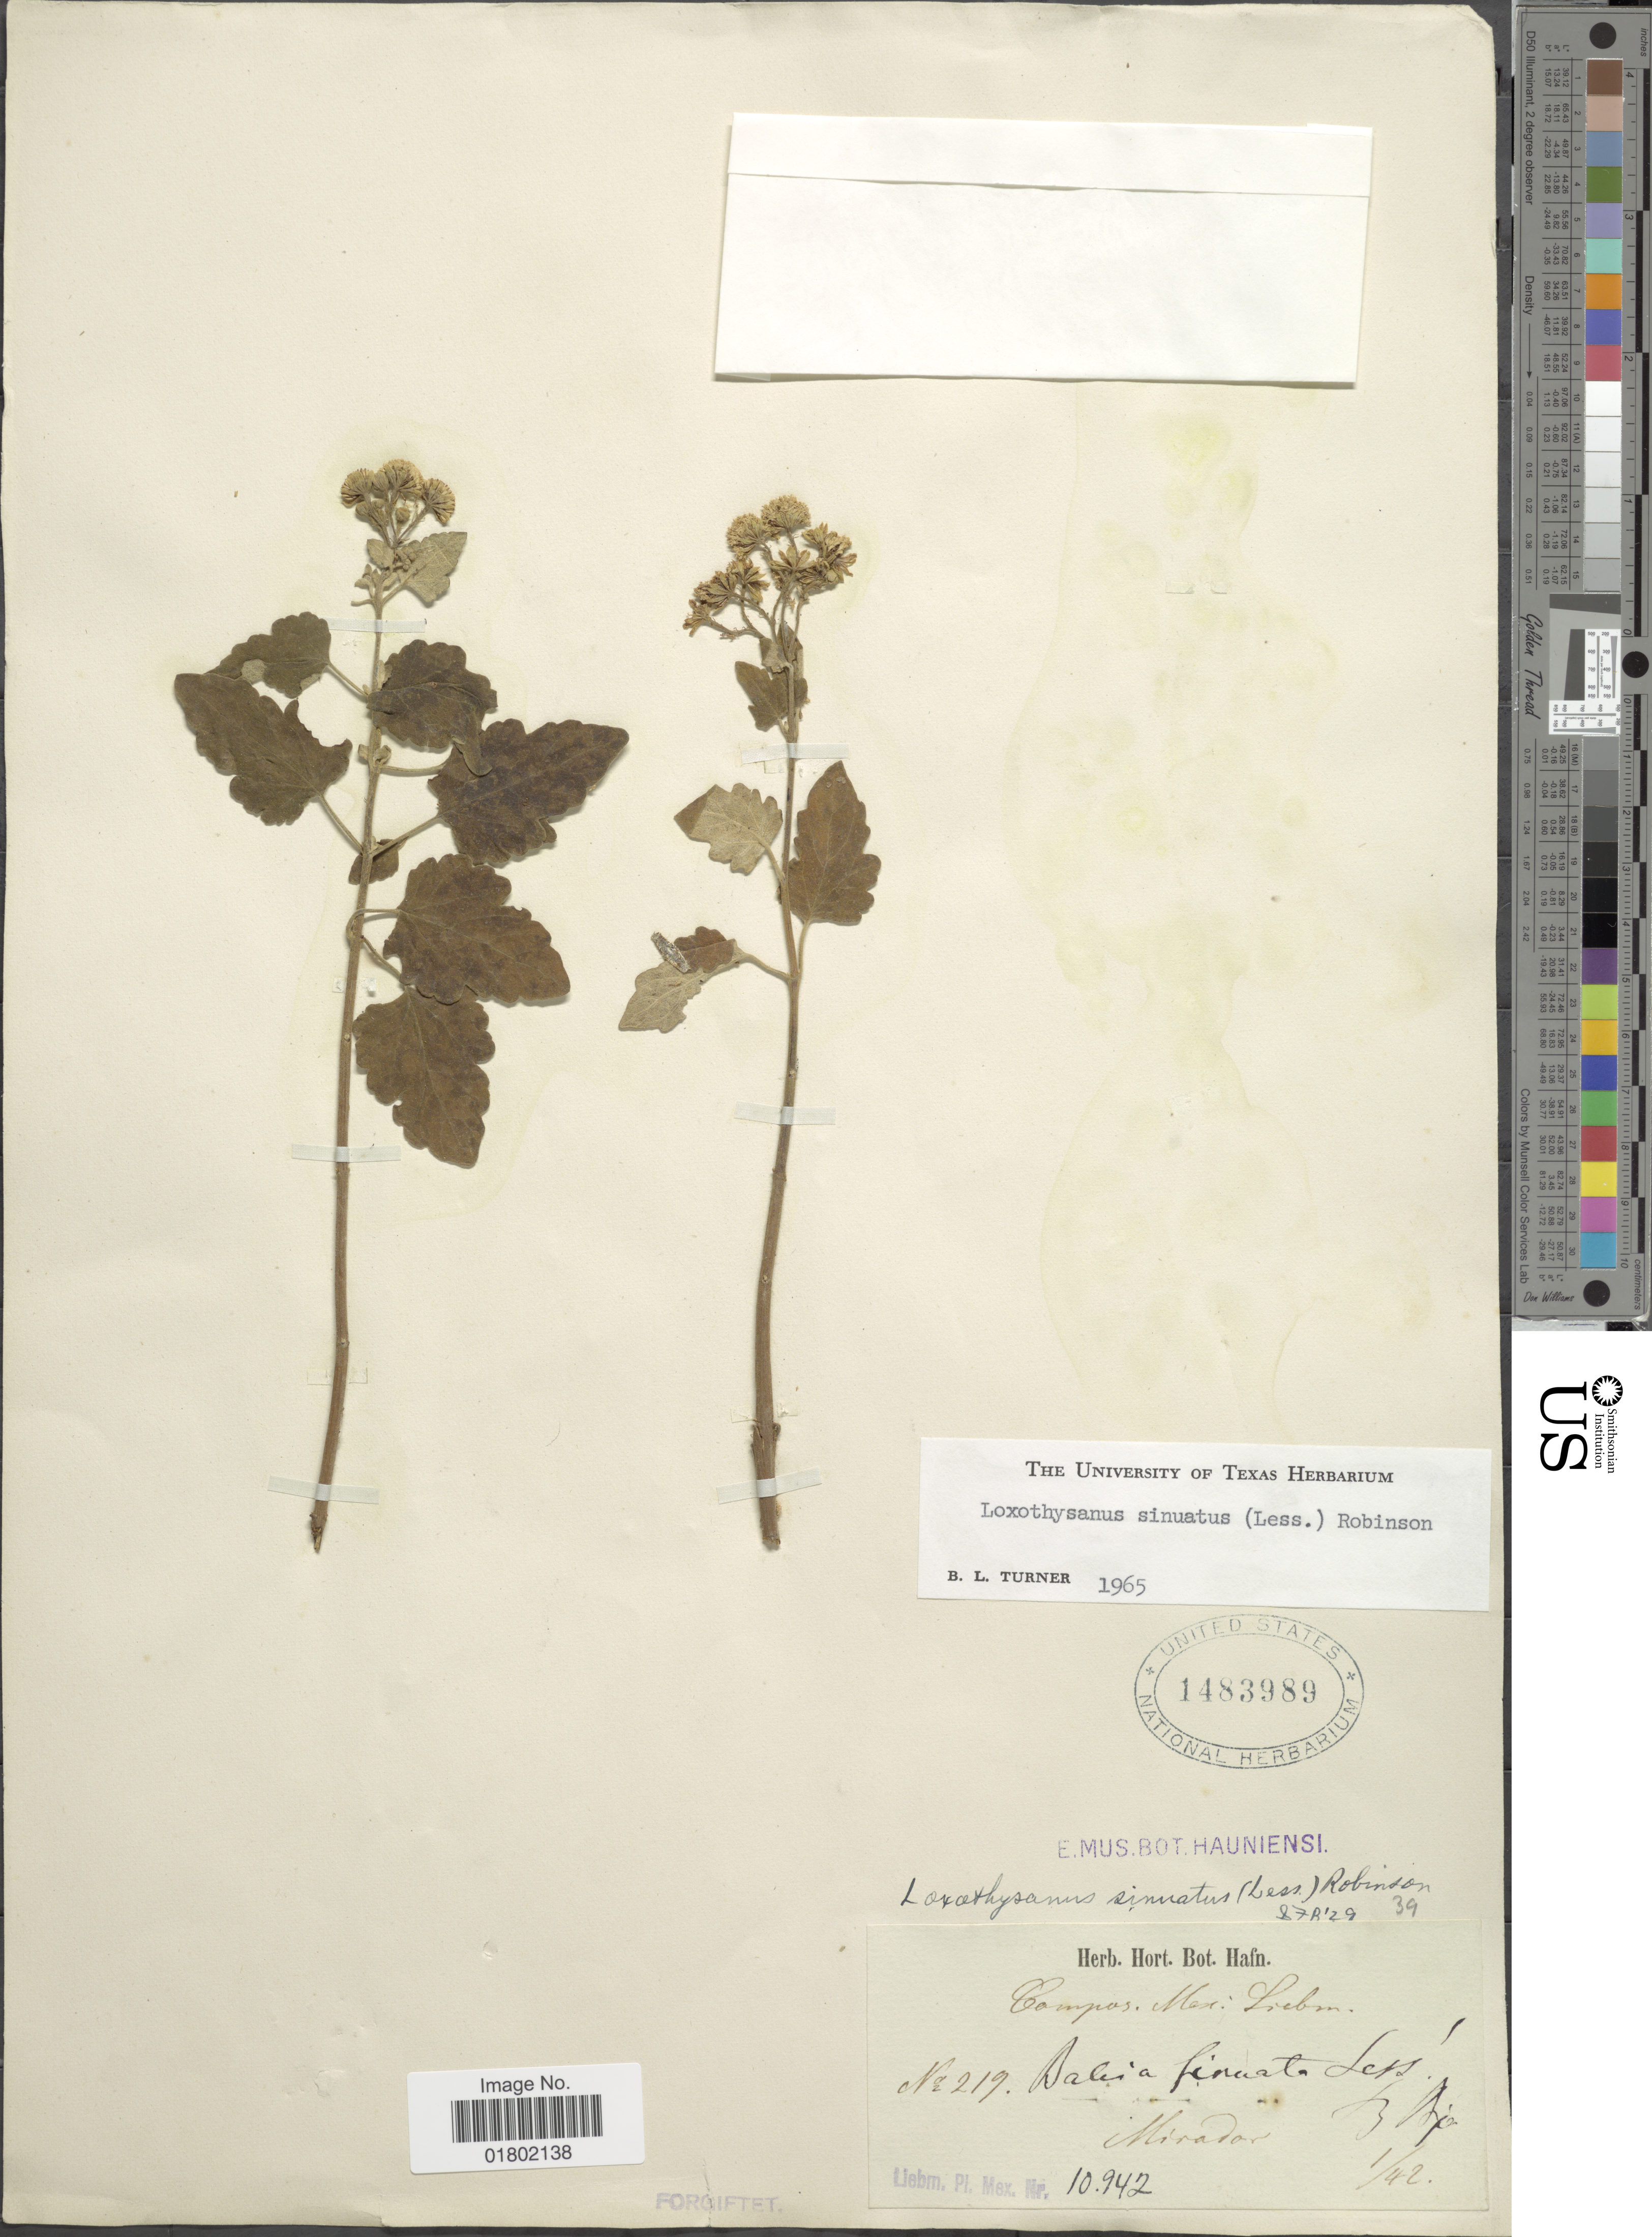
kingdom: Plantae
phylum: Tracheophyta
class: Magnoliopsida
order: Asterales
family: Asteraceae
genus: Loxothysanus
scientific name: Loxothysanus sinuatus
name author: (Less.) B.L. Rob.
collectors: Leibm.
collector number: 10942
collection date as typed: Transcribed d/m/y: /1/42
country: Mexico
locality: Mirador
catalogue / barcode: US 1483989